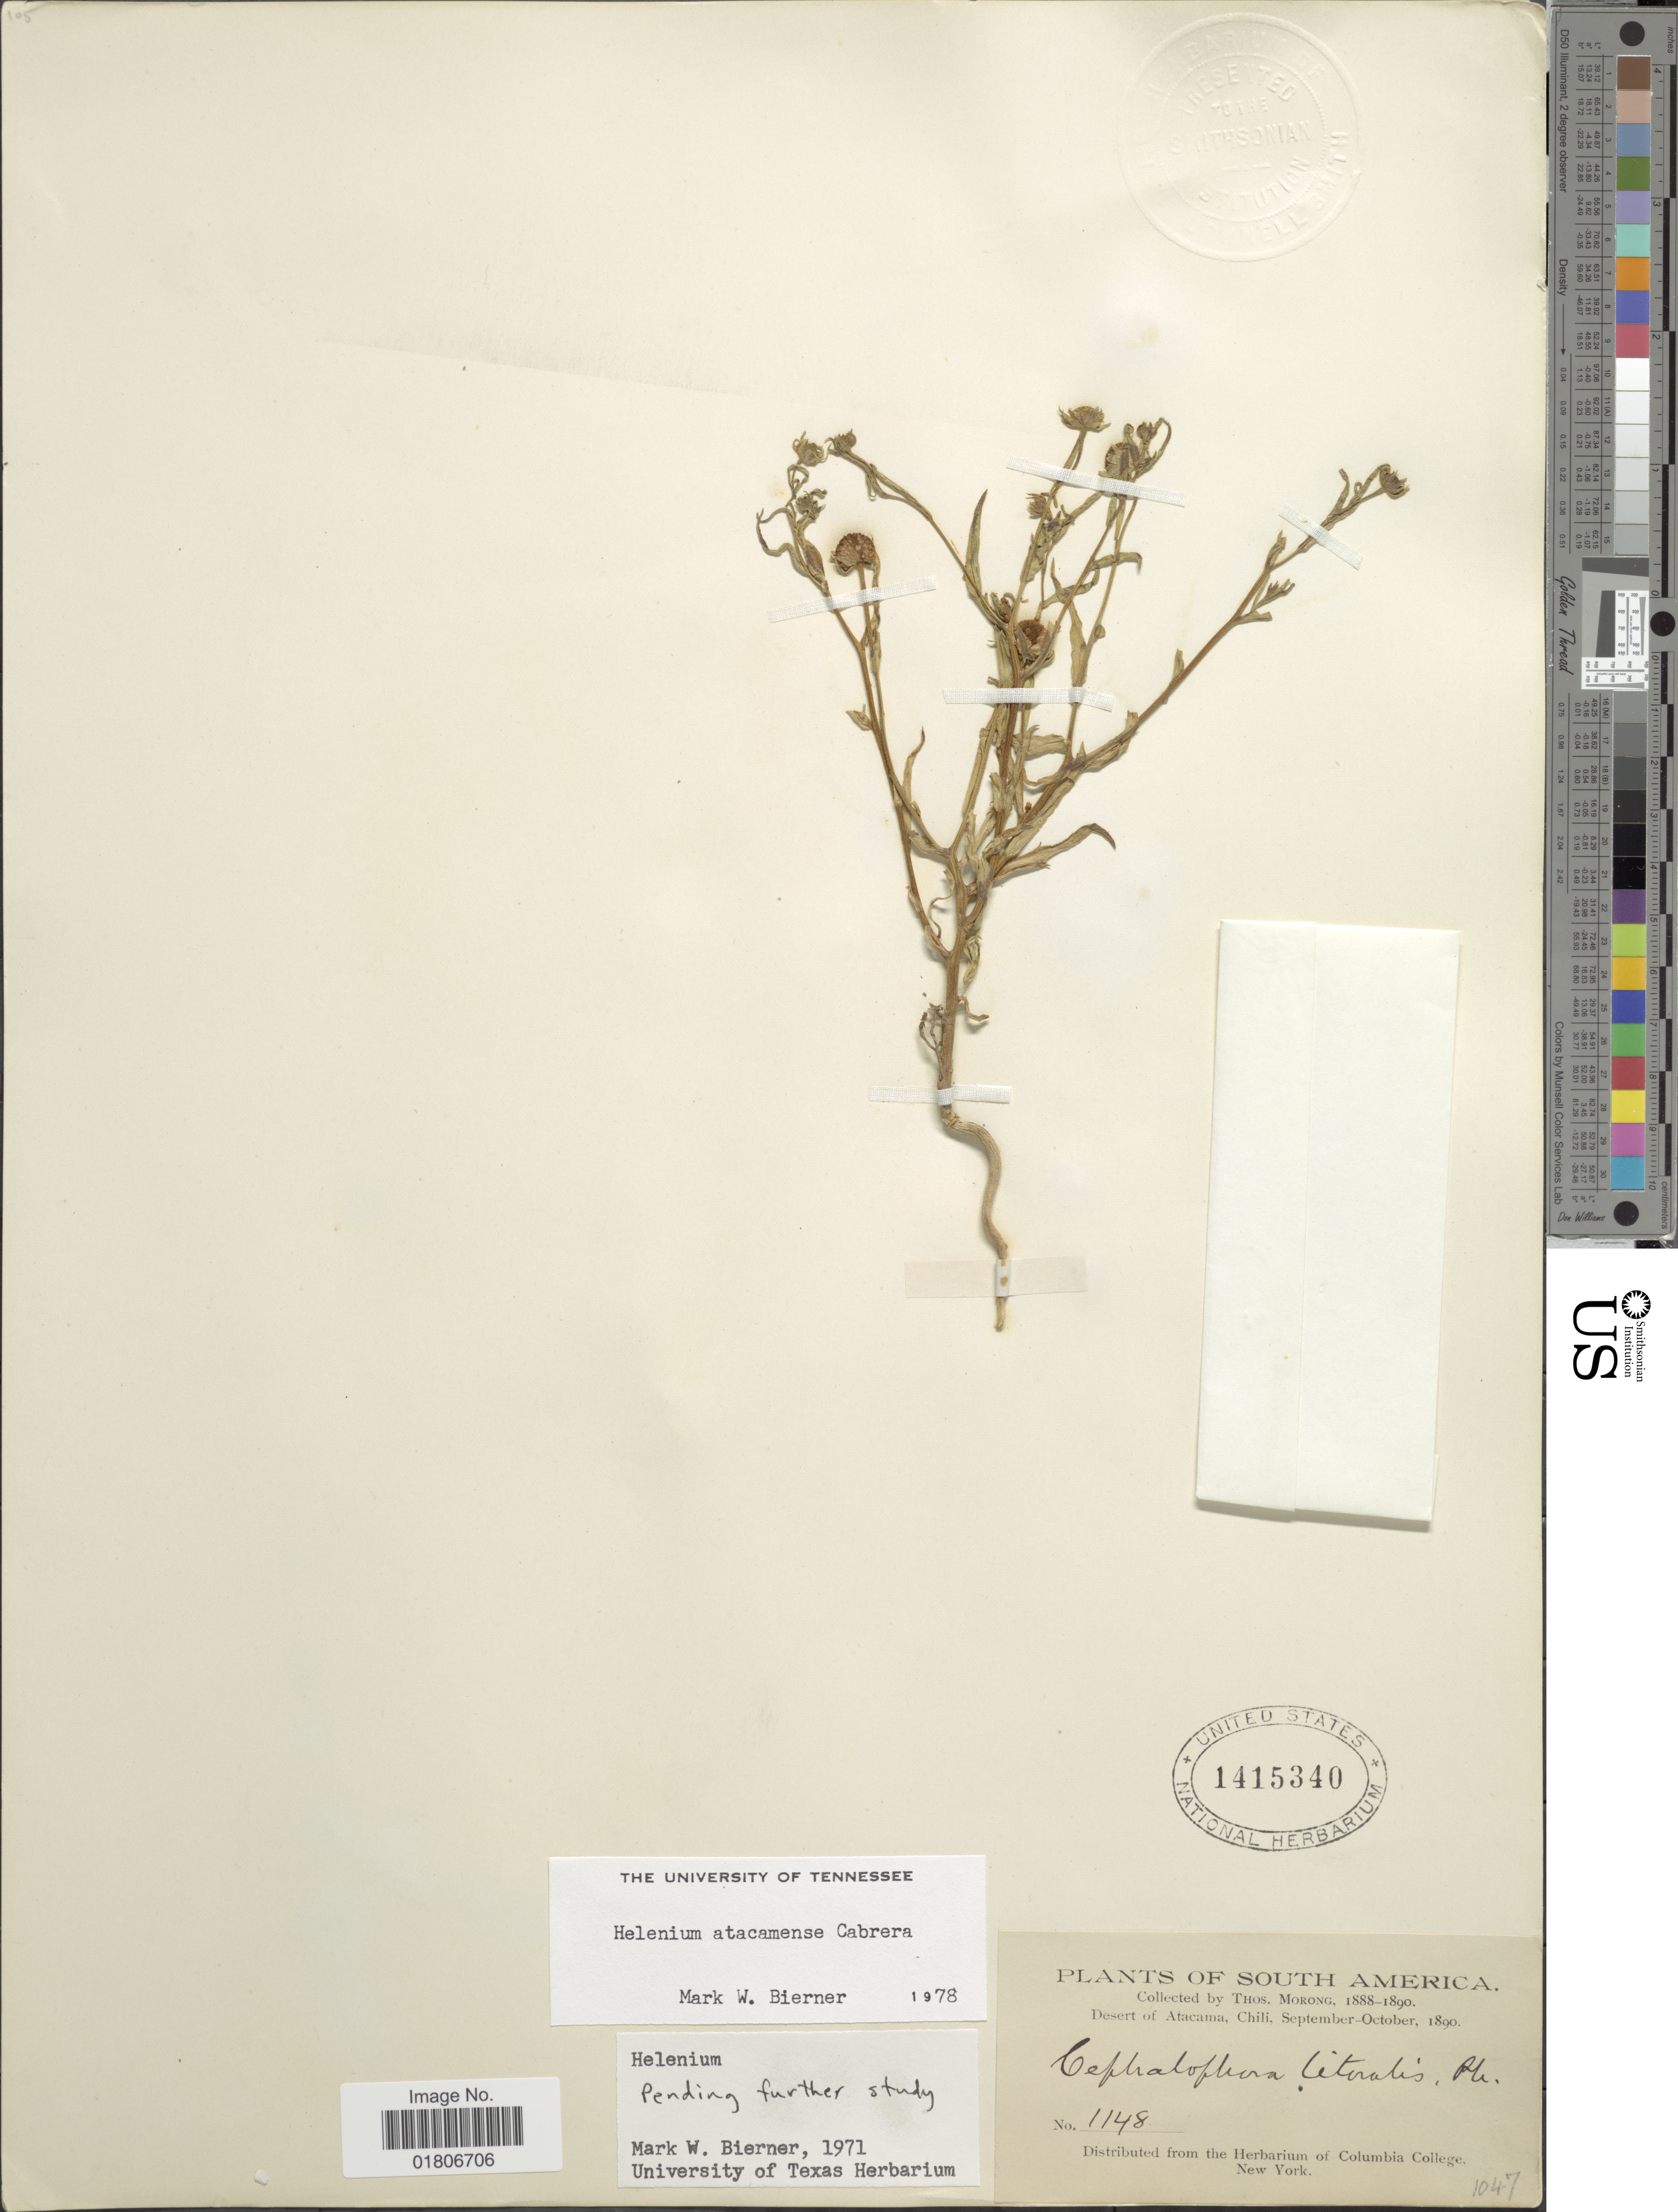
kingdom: Plantae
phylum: Tracheophyta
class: Magnoliopsida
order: Asterales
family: Asteraceae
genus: Helenium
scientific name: Helenium atacamense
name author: Cabrera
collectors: ex herb. T. Morong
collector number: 1148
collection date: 1890-09/1890-10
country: Chile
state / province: Atacama (III)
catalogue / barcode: US 1415340